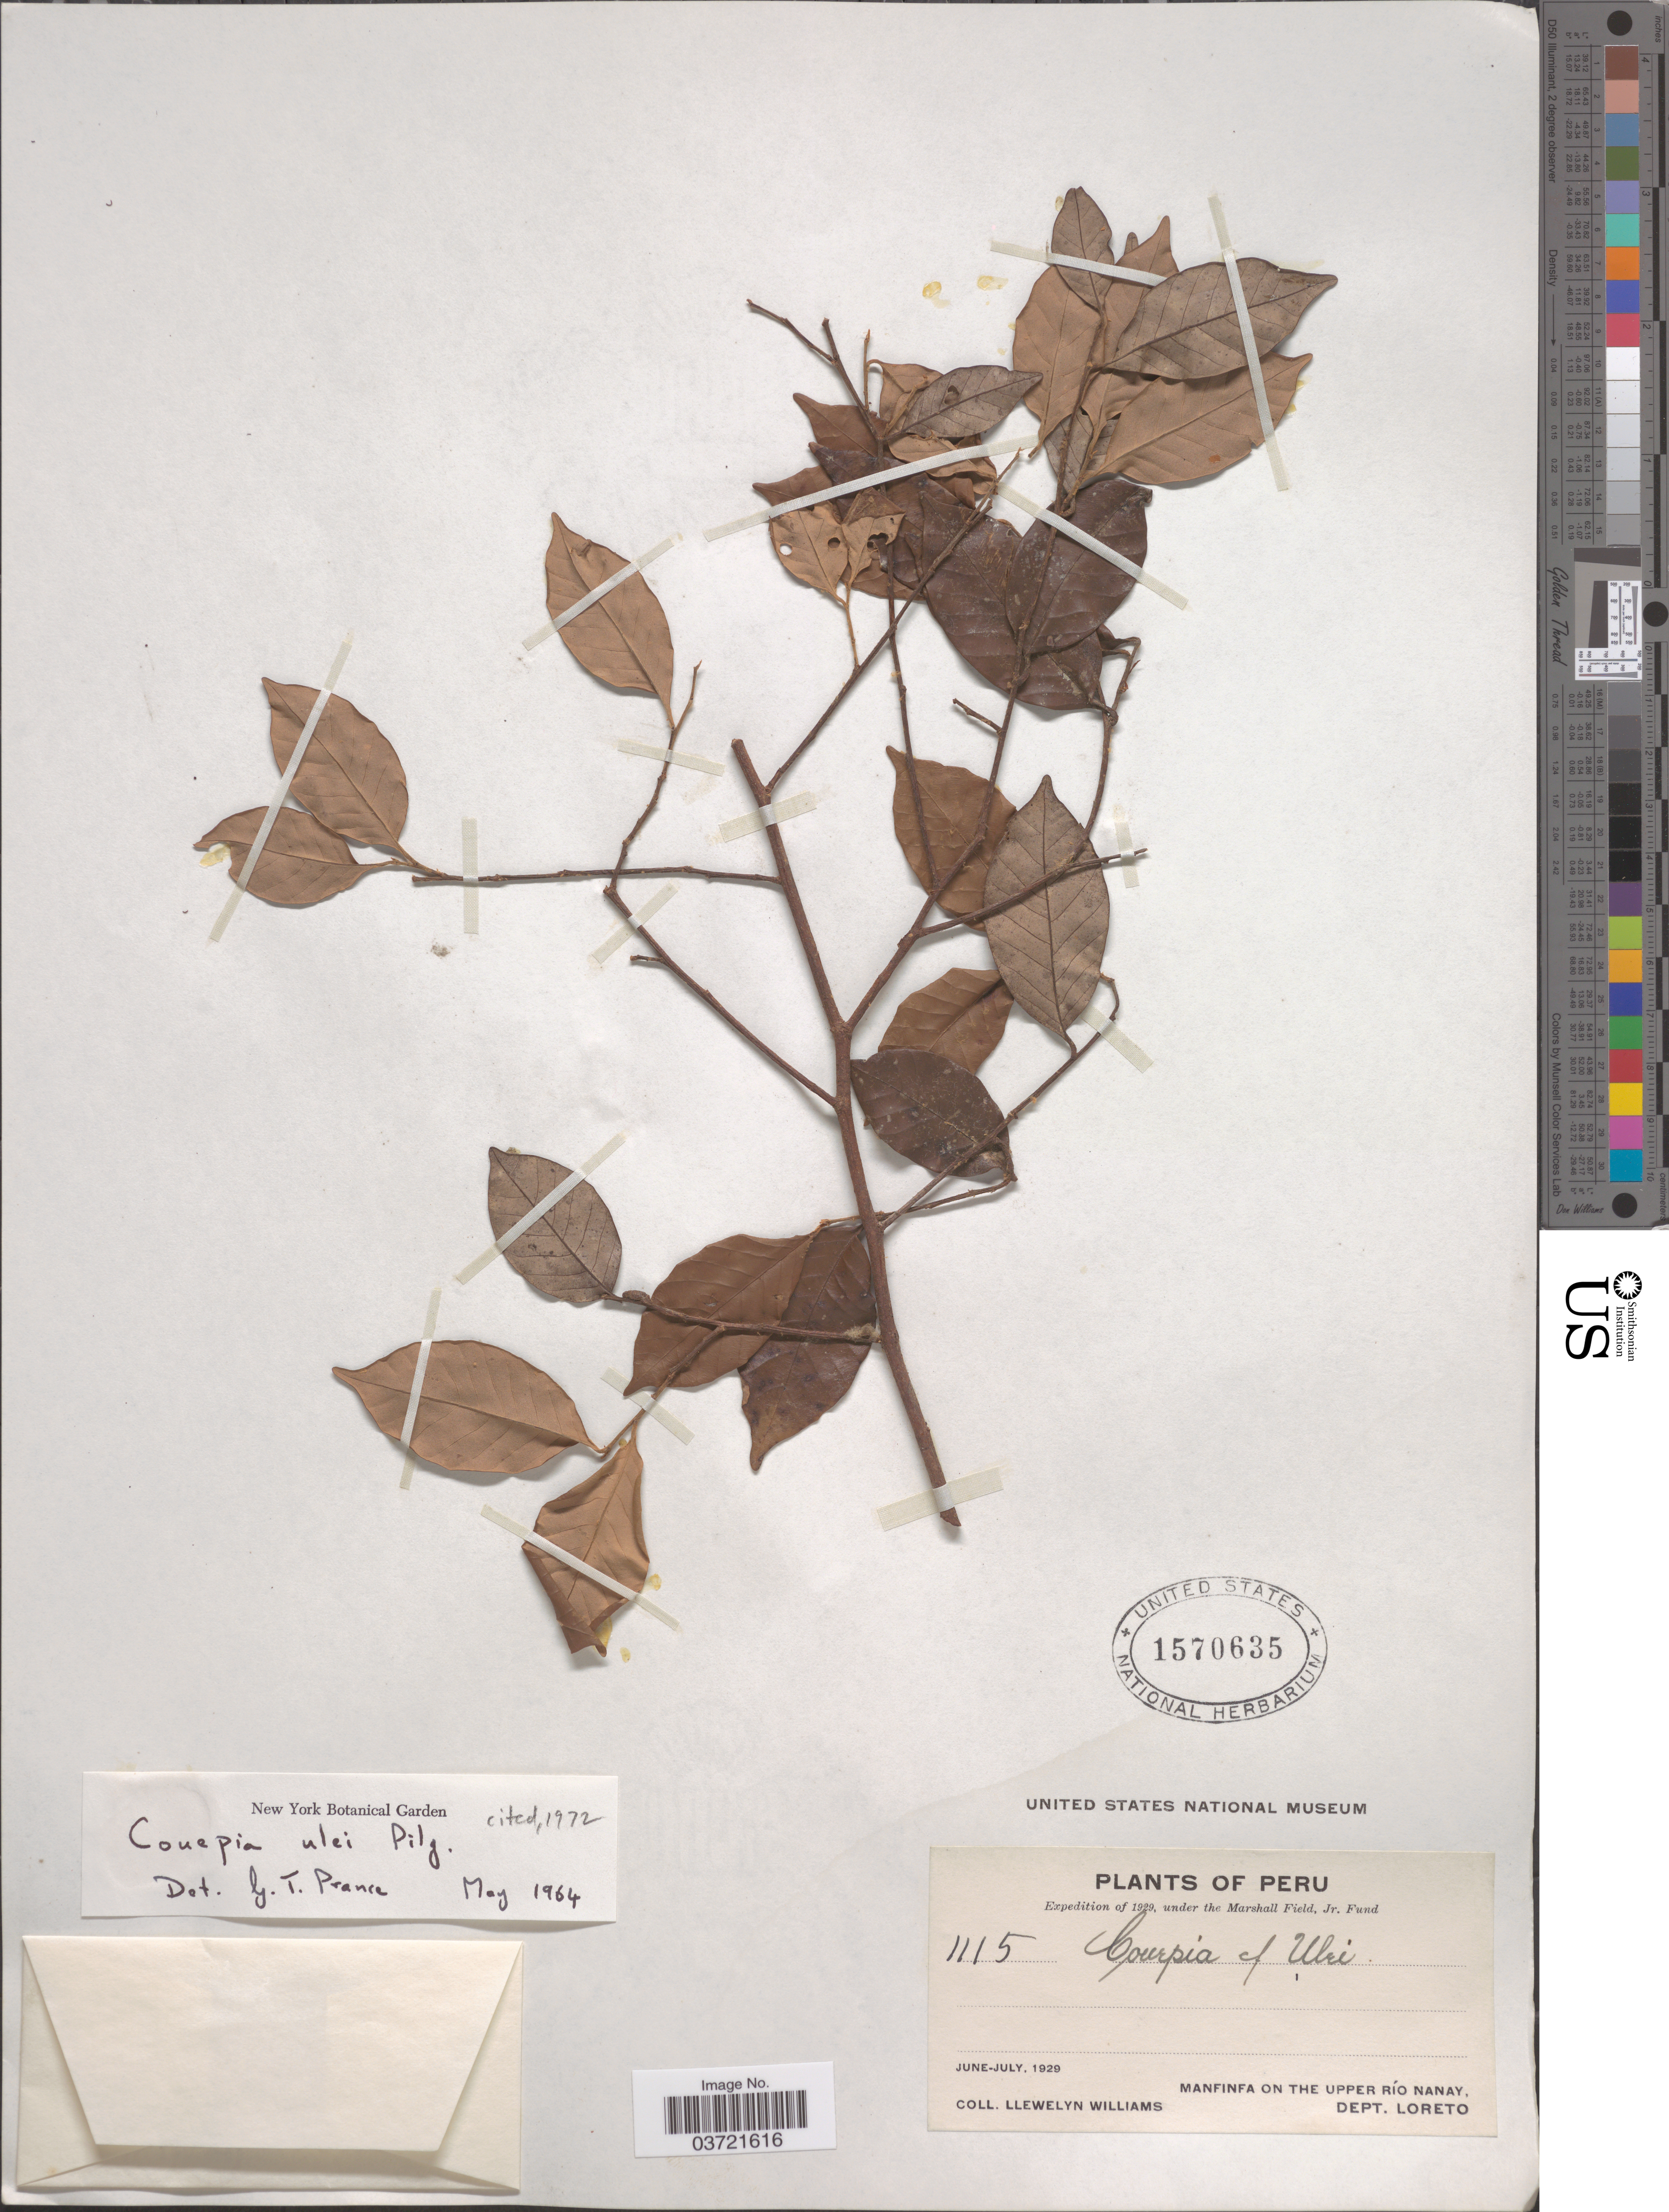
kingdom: Plantae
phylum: Tracheophyta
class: Magnoliopsida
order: Malpighiales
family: Chrysobalanaceae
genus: Couepia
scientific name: Couepia ulei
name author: Pilg.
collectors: Ll. Williams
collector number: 1115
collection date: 1929-06/1929-07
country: Peru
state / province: Loreto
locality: Manfinfa on the upper Río Nanay, Dept. Loreto.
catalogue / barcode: US 1570635